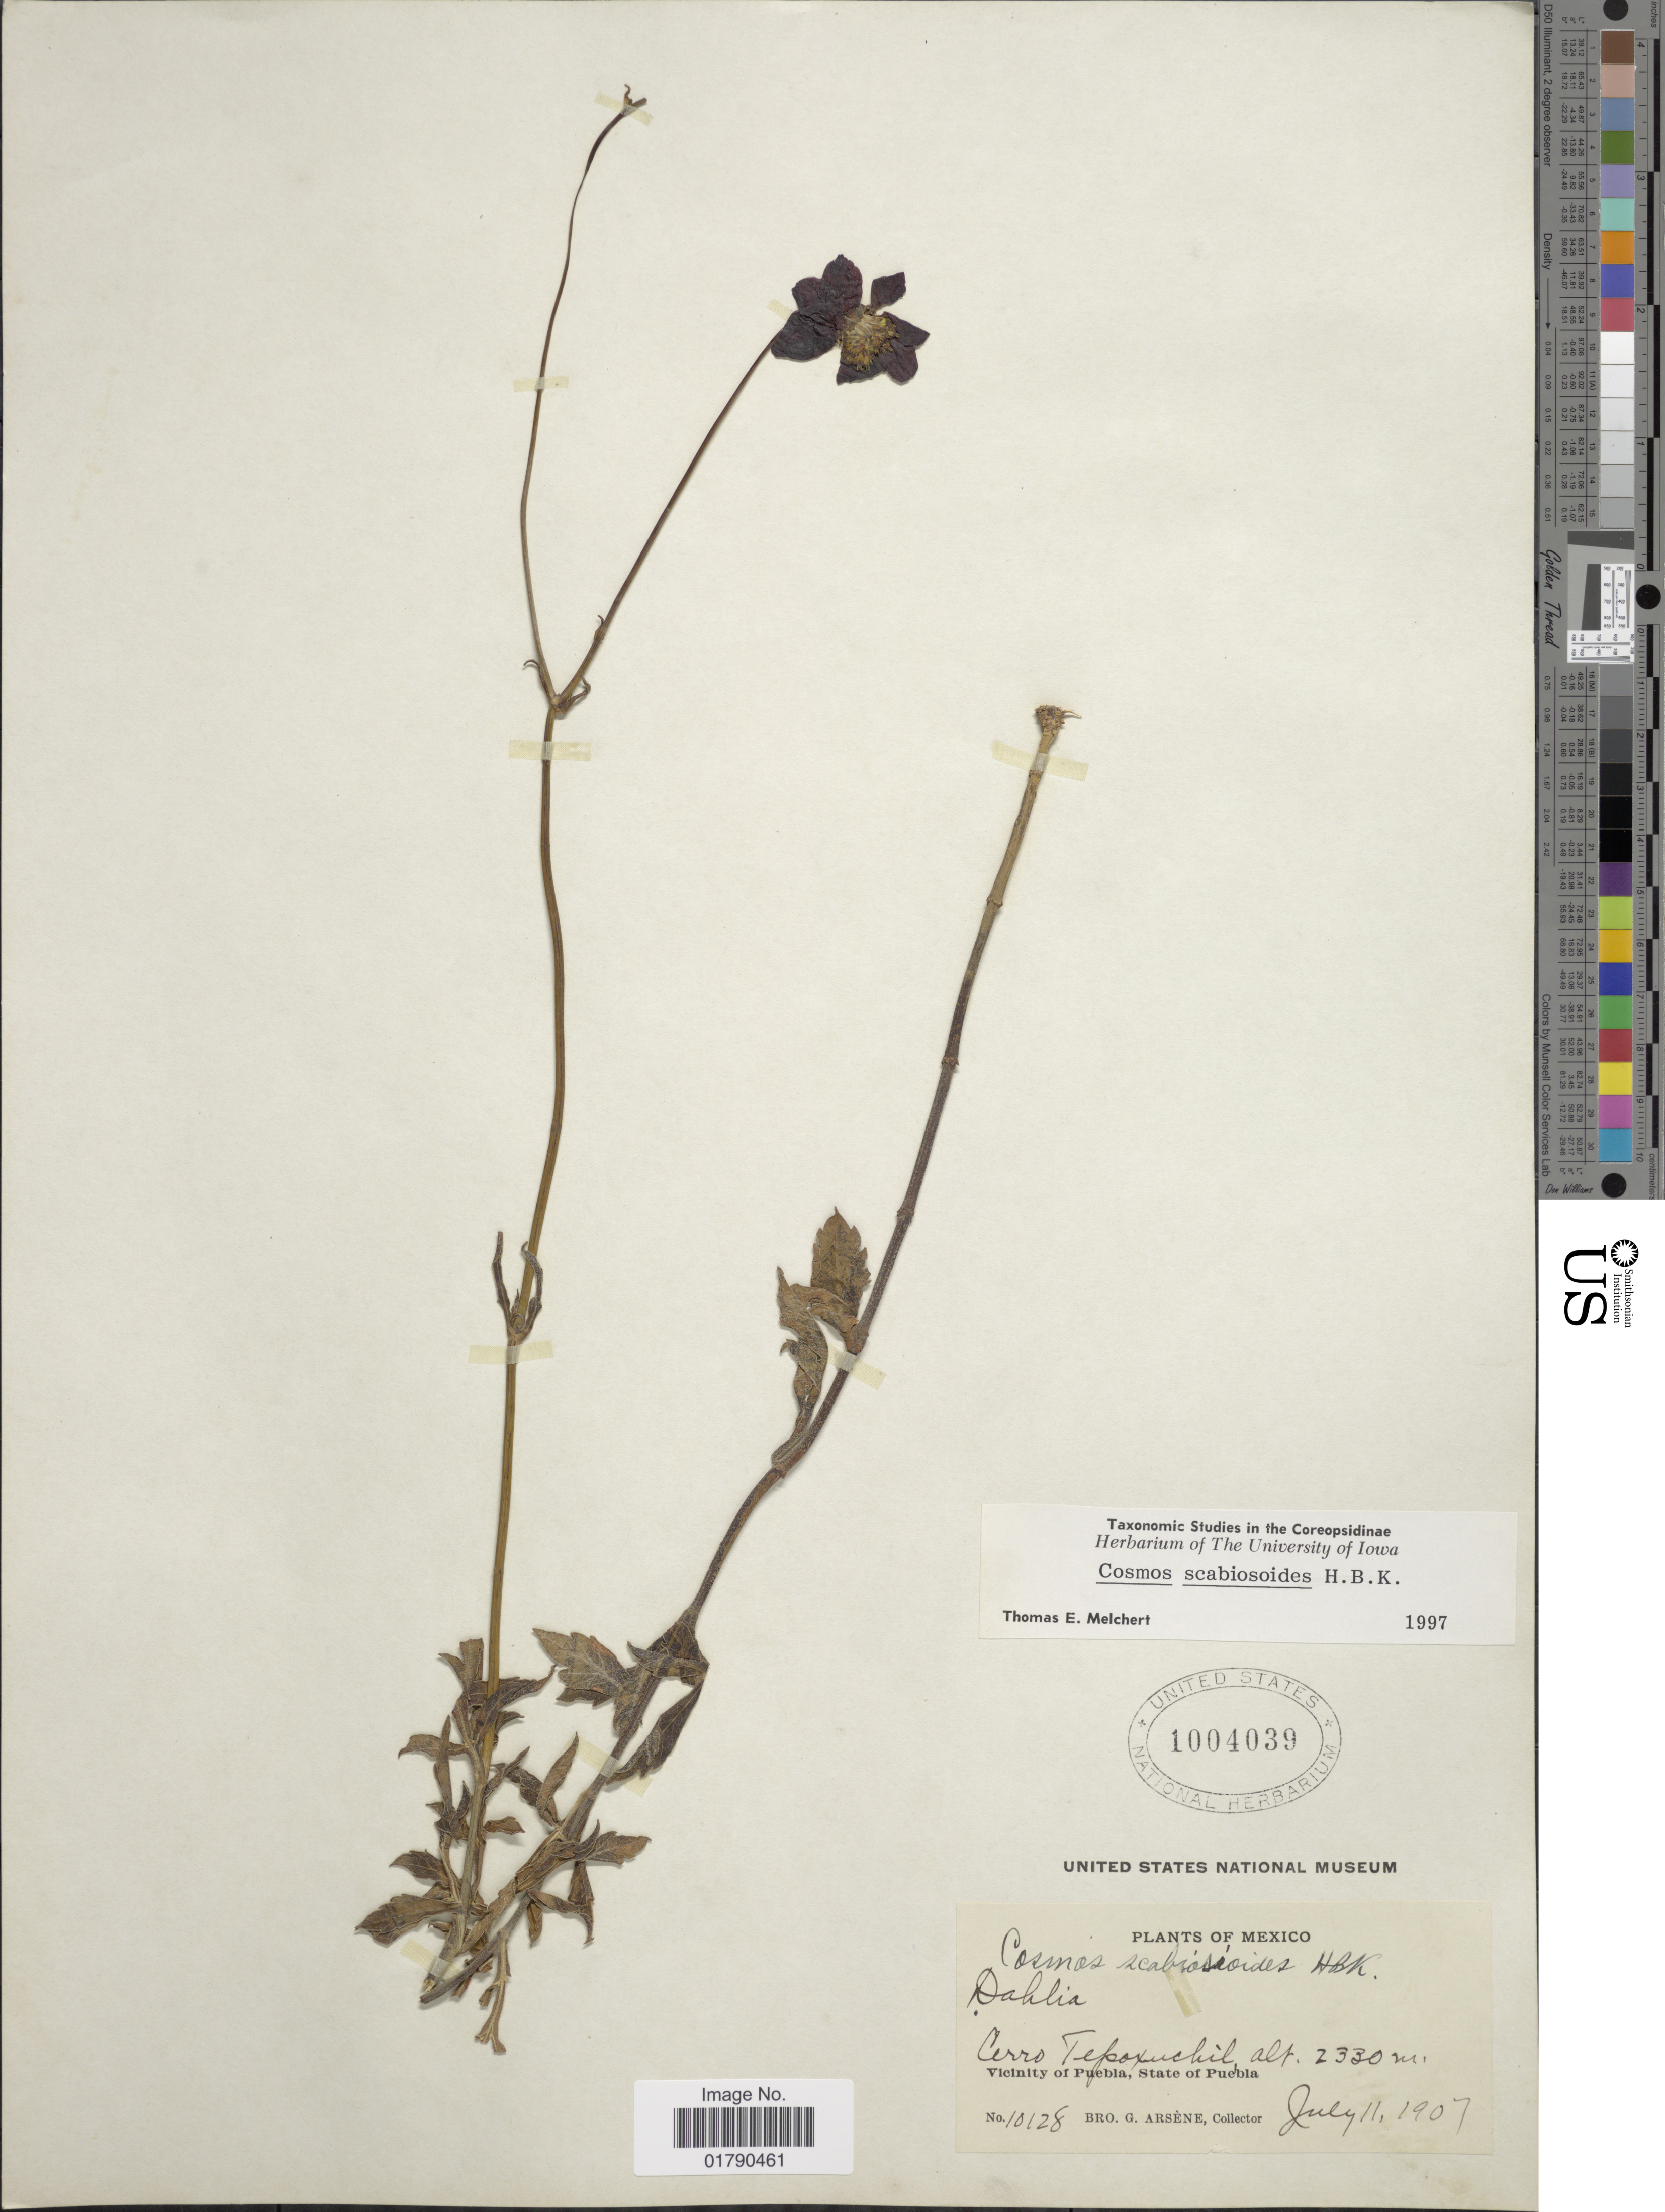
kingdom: Plantae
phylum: Tracheophyta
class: Magnoliopsida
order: Asterales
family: Asteraceae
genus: Cosmos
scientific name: Cosmos scabiosoides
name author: Kunth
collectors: Bro. G. Arsène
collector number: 10128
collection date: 1907-07-11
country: Mexico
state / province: Puebla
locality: Cerro Tepoxuchil, Vicinity of Puebla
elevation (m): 2330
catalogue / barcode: US 1004039